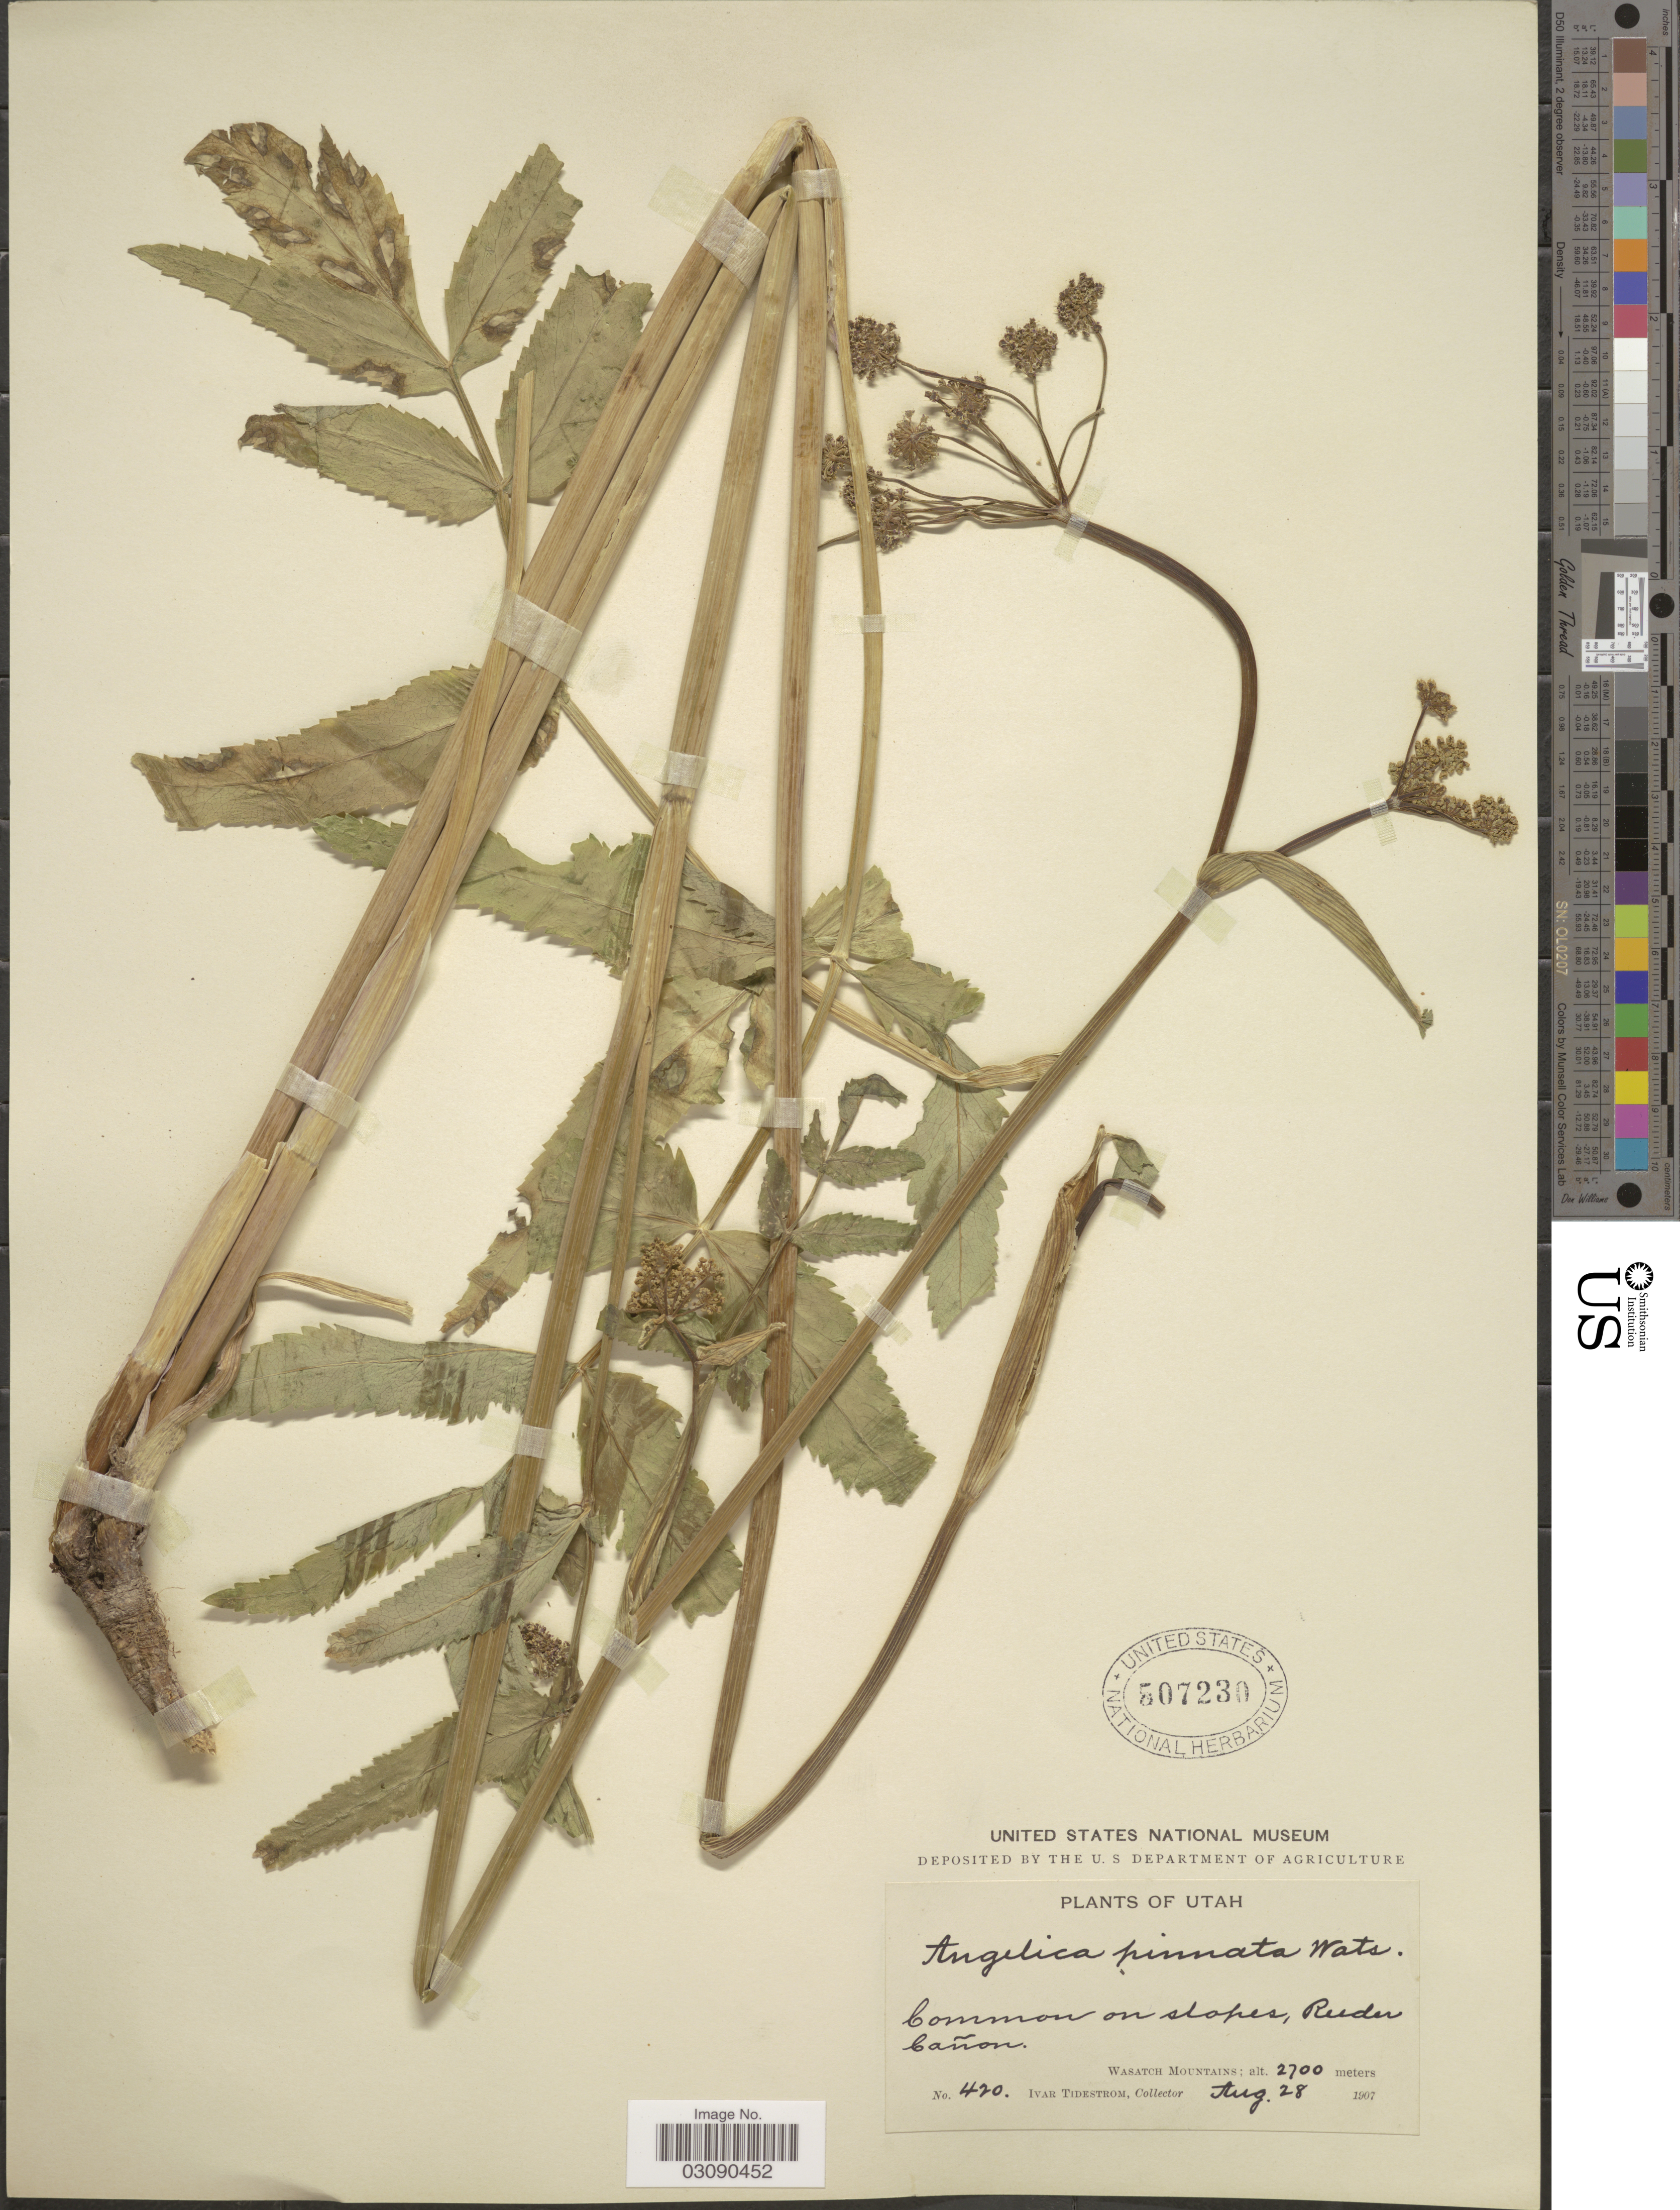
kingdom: Plantae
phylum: Tracheophyta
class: Magnoliopsida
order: Apiales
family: Apiaceae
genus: Angelica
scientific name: Angelica pinnata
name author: S. Watson in C. King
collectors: I. F. Tidestrom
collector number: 420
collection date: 1907-08-28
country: United States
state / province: Utah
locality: Reeder Cañon. Wasatch Mountains.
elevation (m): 2700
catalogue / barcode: US 507230